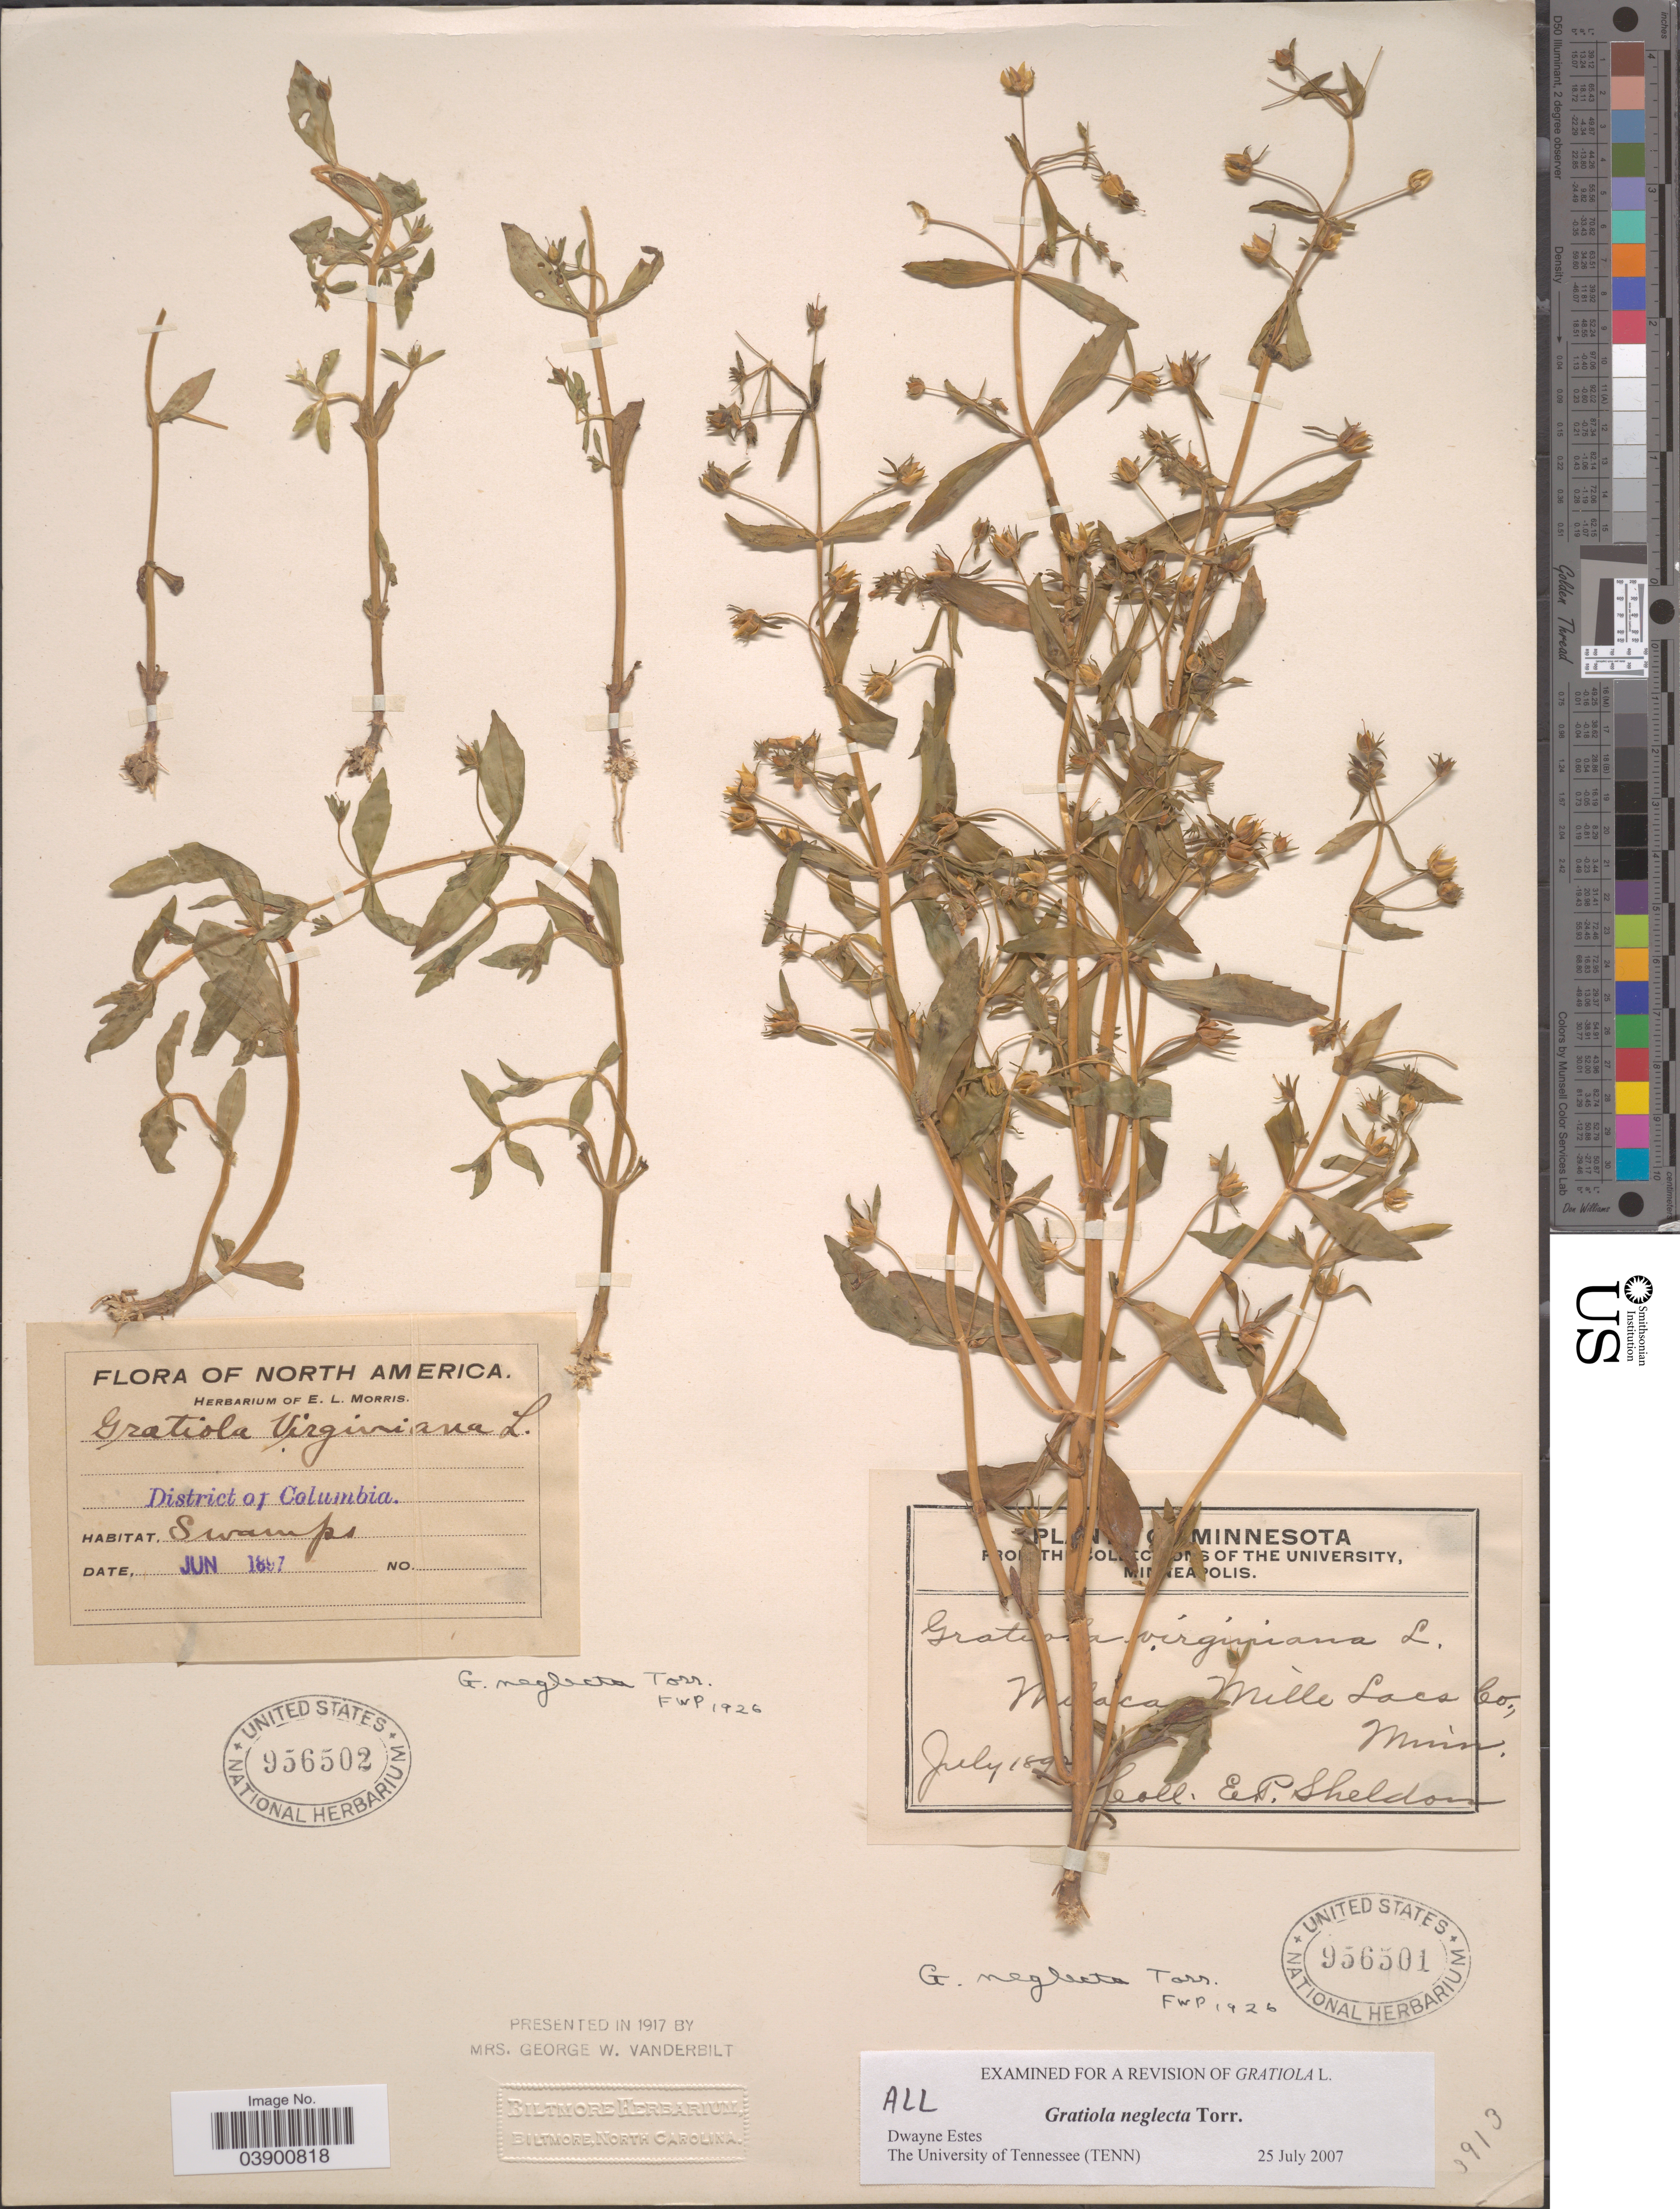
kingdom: Plantae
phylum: Tracheophyta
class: Magnoliopsida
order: Lamiales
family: Plantaginaceae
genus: Gratiola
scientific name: Gratiola neglecta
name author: Torr.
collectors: E. P. Sheldon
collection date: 1892-07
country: United States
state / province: Minnesota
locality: Milaca. Mille Lacs Co.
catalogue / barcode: US 956501-2